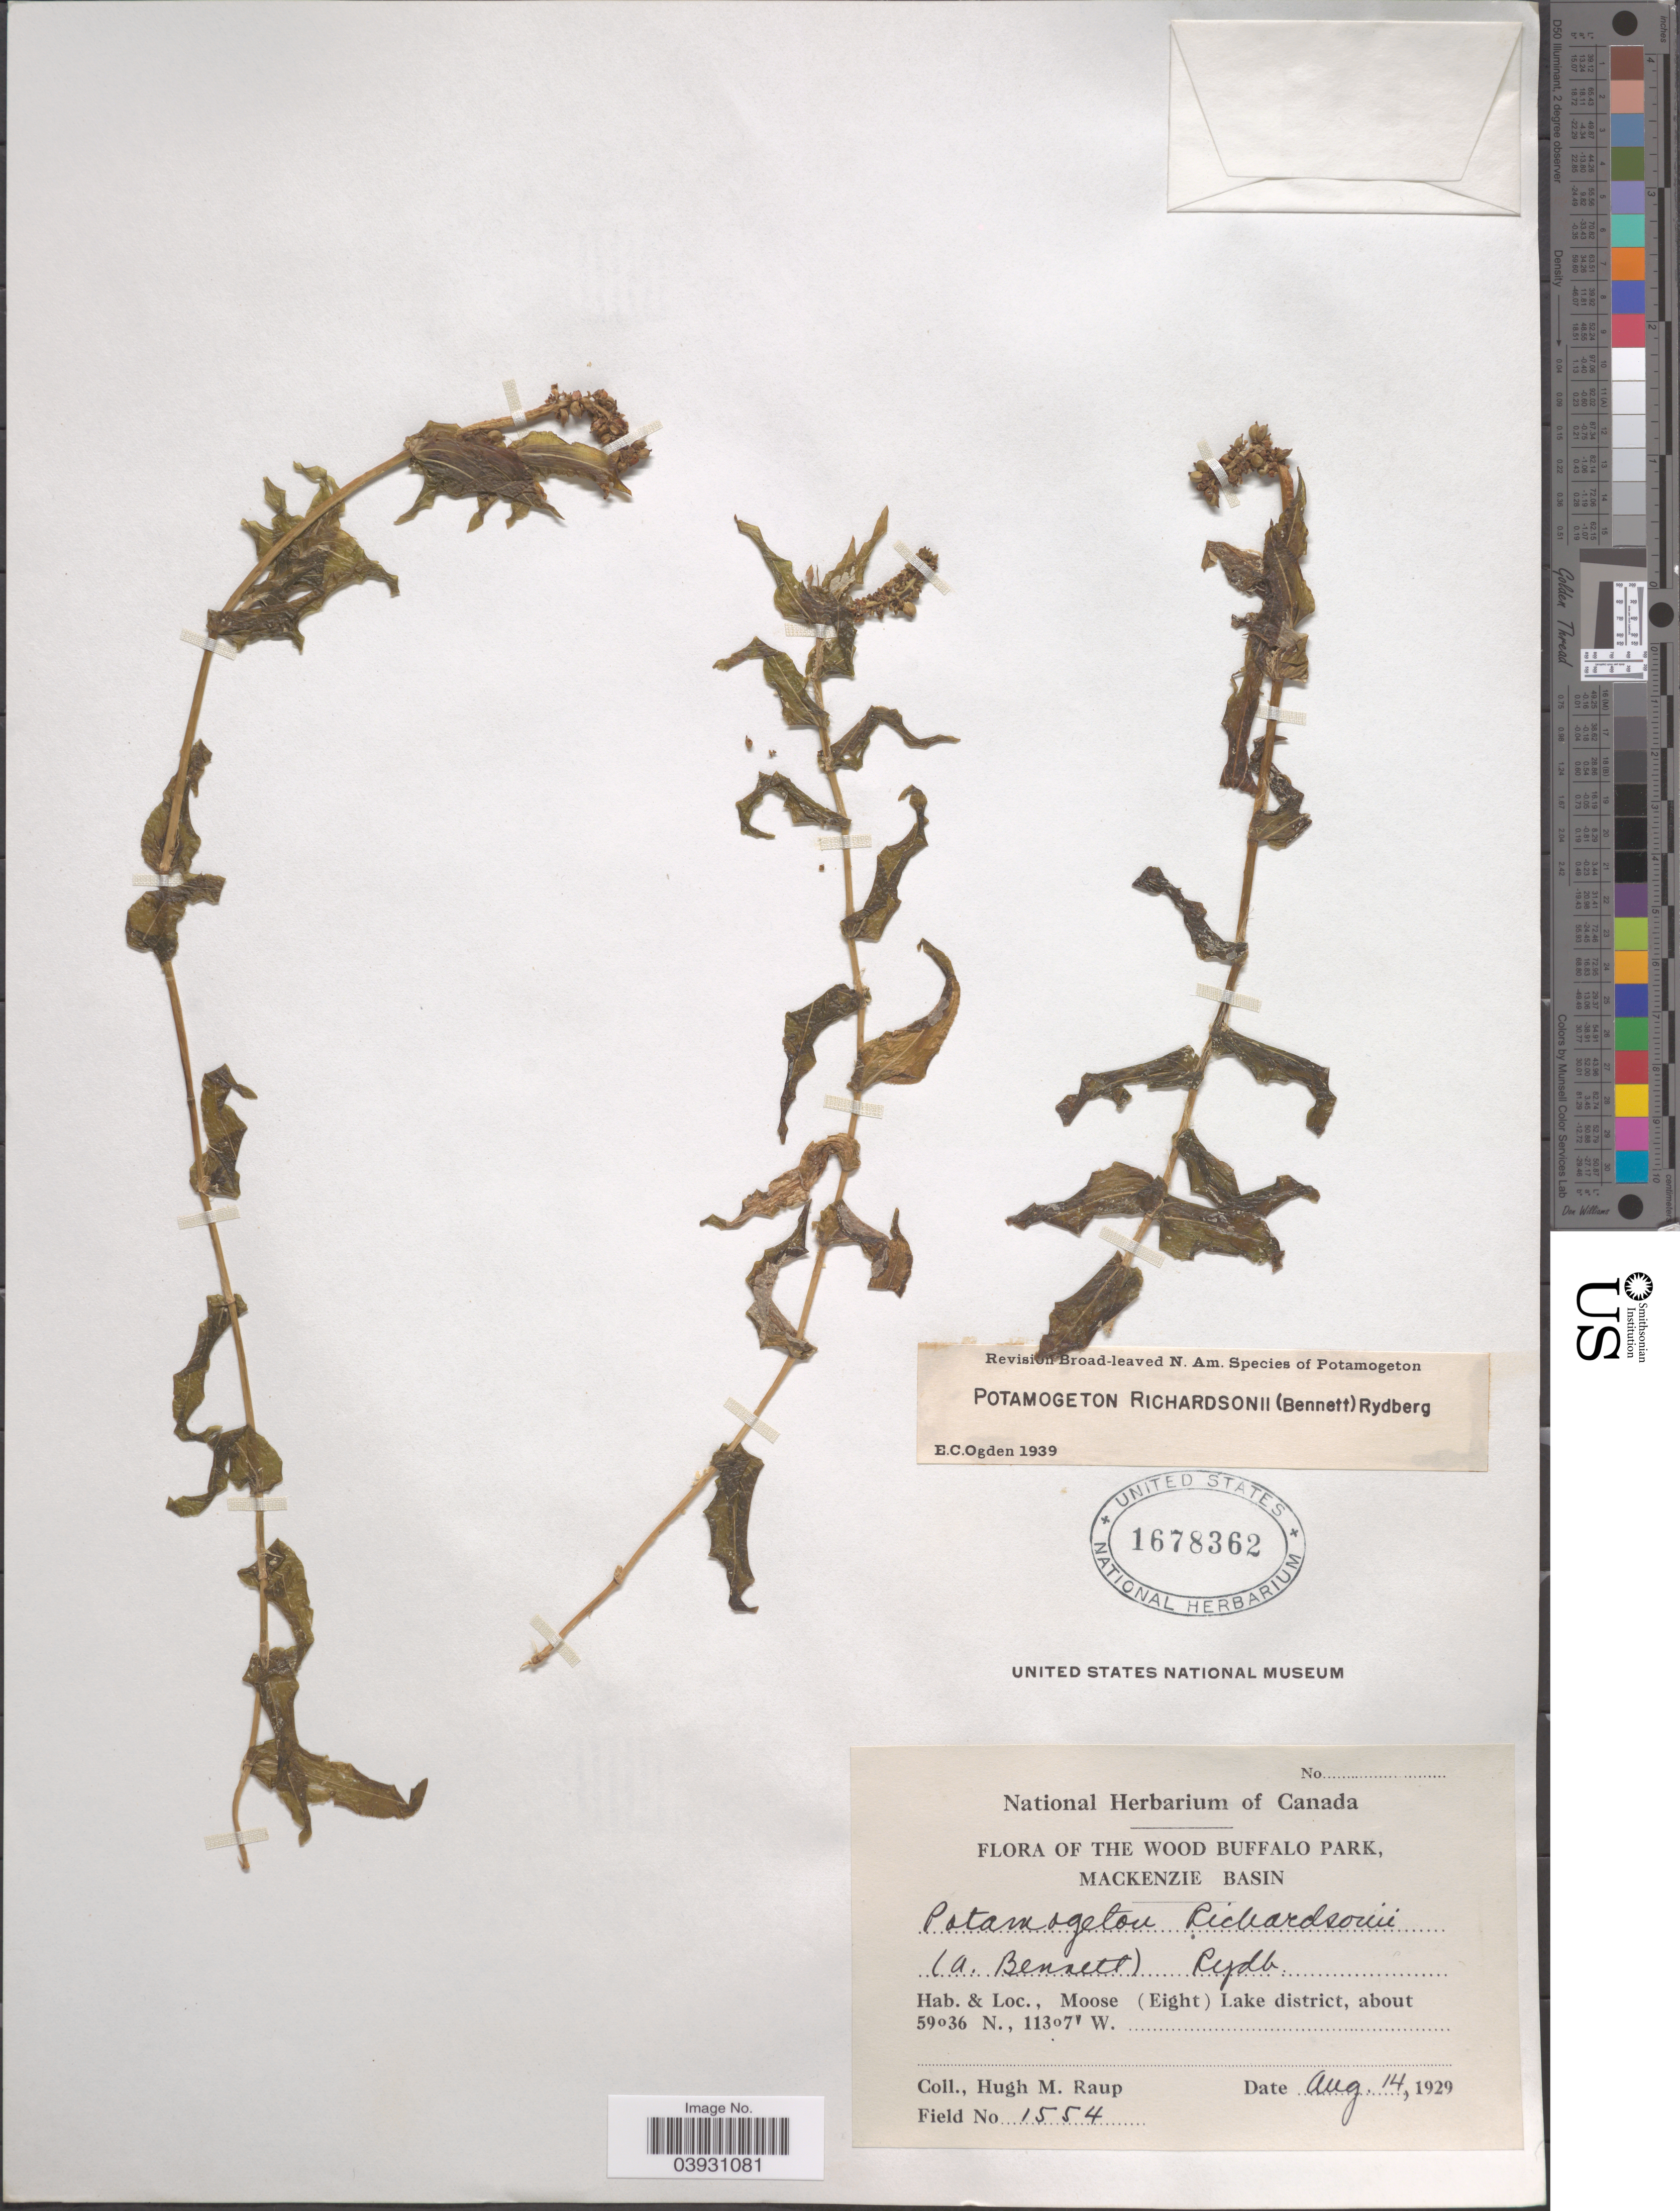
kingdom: Plantae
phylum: Tracheophyta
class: Liliopsida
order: Alismatales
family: Potamogetonaceae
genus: Potamogeton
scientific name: Potamogeton richardsonii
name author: (A.W. Benn.) Rydb.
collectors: H. Raup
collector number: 1554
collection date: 1929-08-14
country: Canada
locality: Wood Buffalo Park, Mackenzie Basin. Moose (Eight) Lake district.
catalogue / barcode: US 1678362